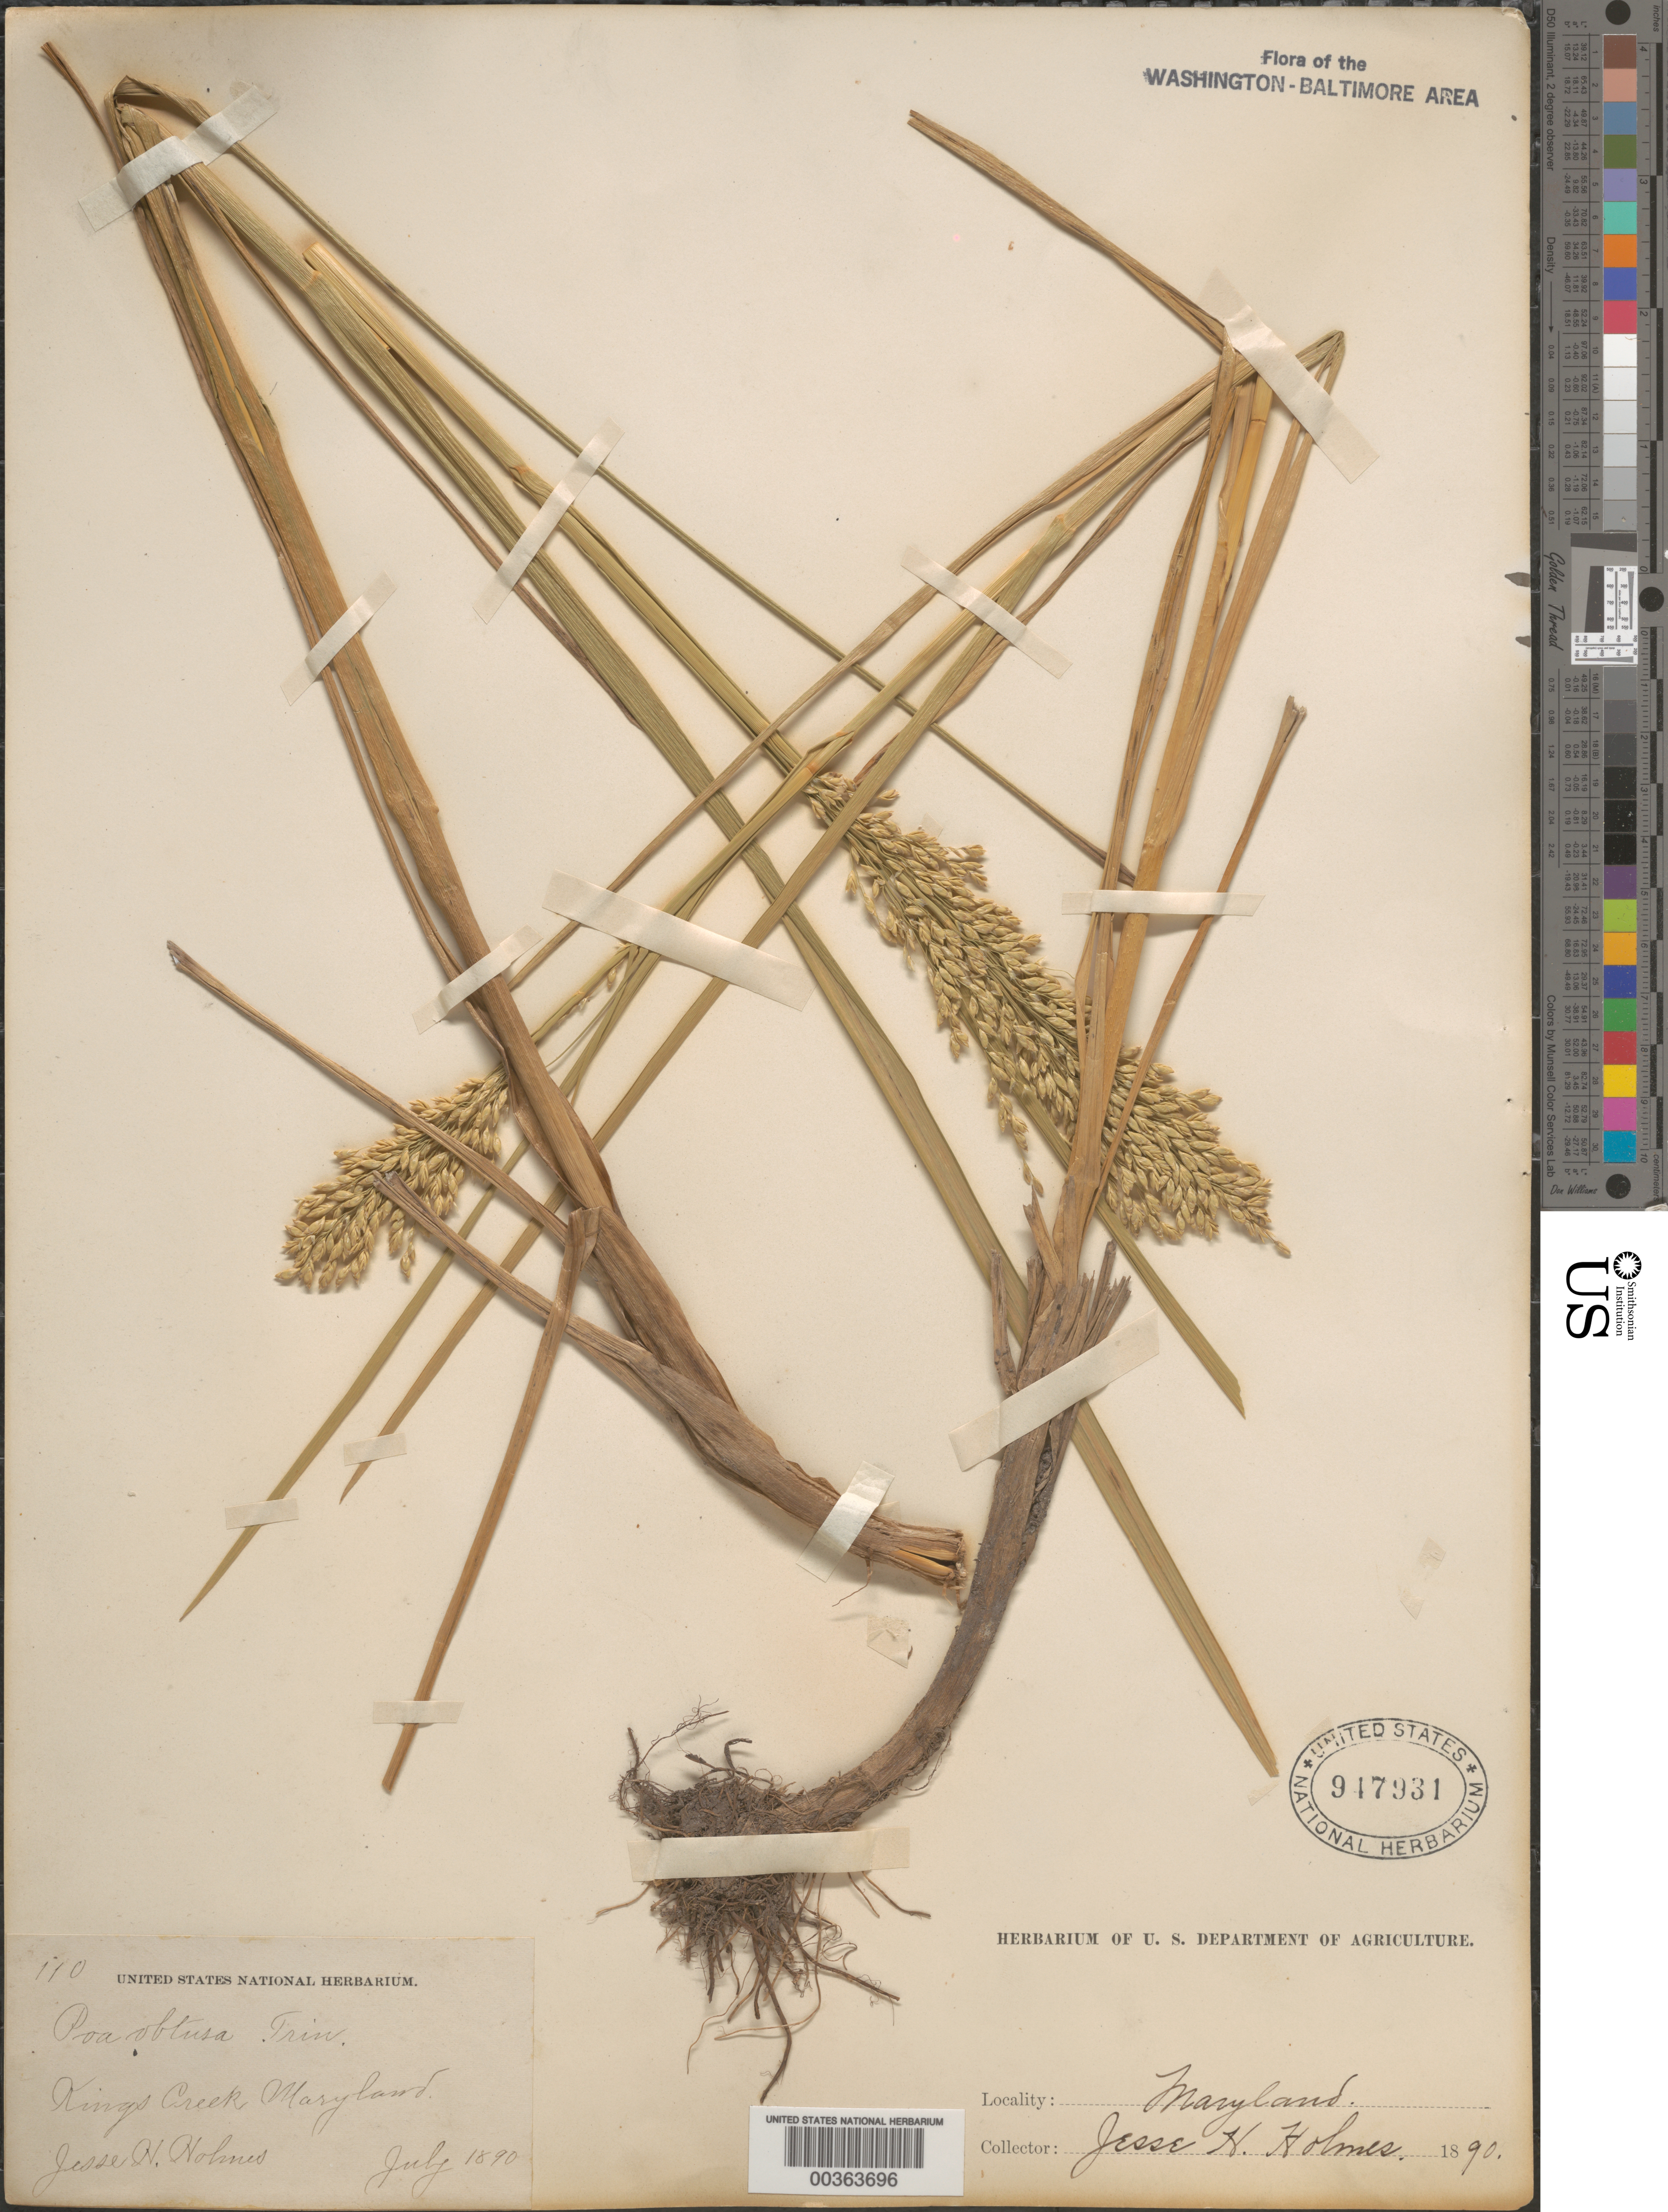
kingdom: Plantae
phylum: Tracheophyta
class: Liliopsida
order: Poales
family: Poaceae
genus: Glyceria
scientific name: Glyceria obtusa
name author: (Muhl.) Trin.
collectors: J. Holmes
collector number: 110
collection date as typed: Jul 1890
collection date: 1890-07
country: United States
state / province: Maryland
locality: Kings Creek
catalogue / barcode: US 947931